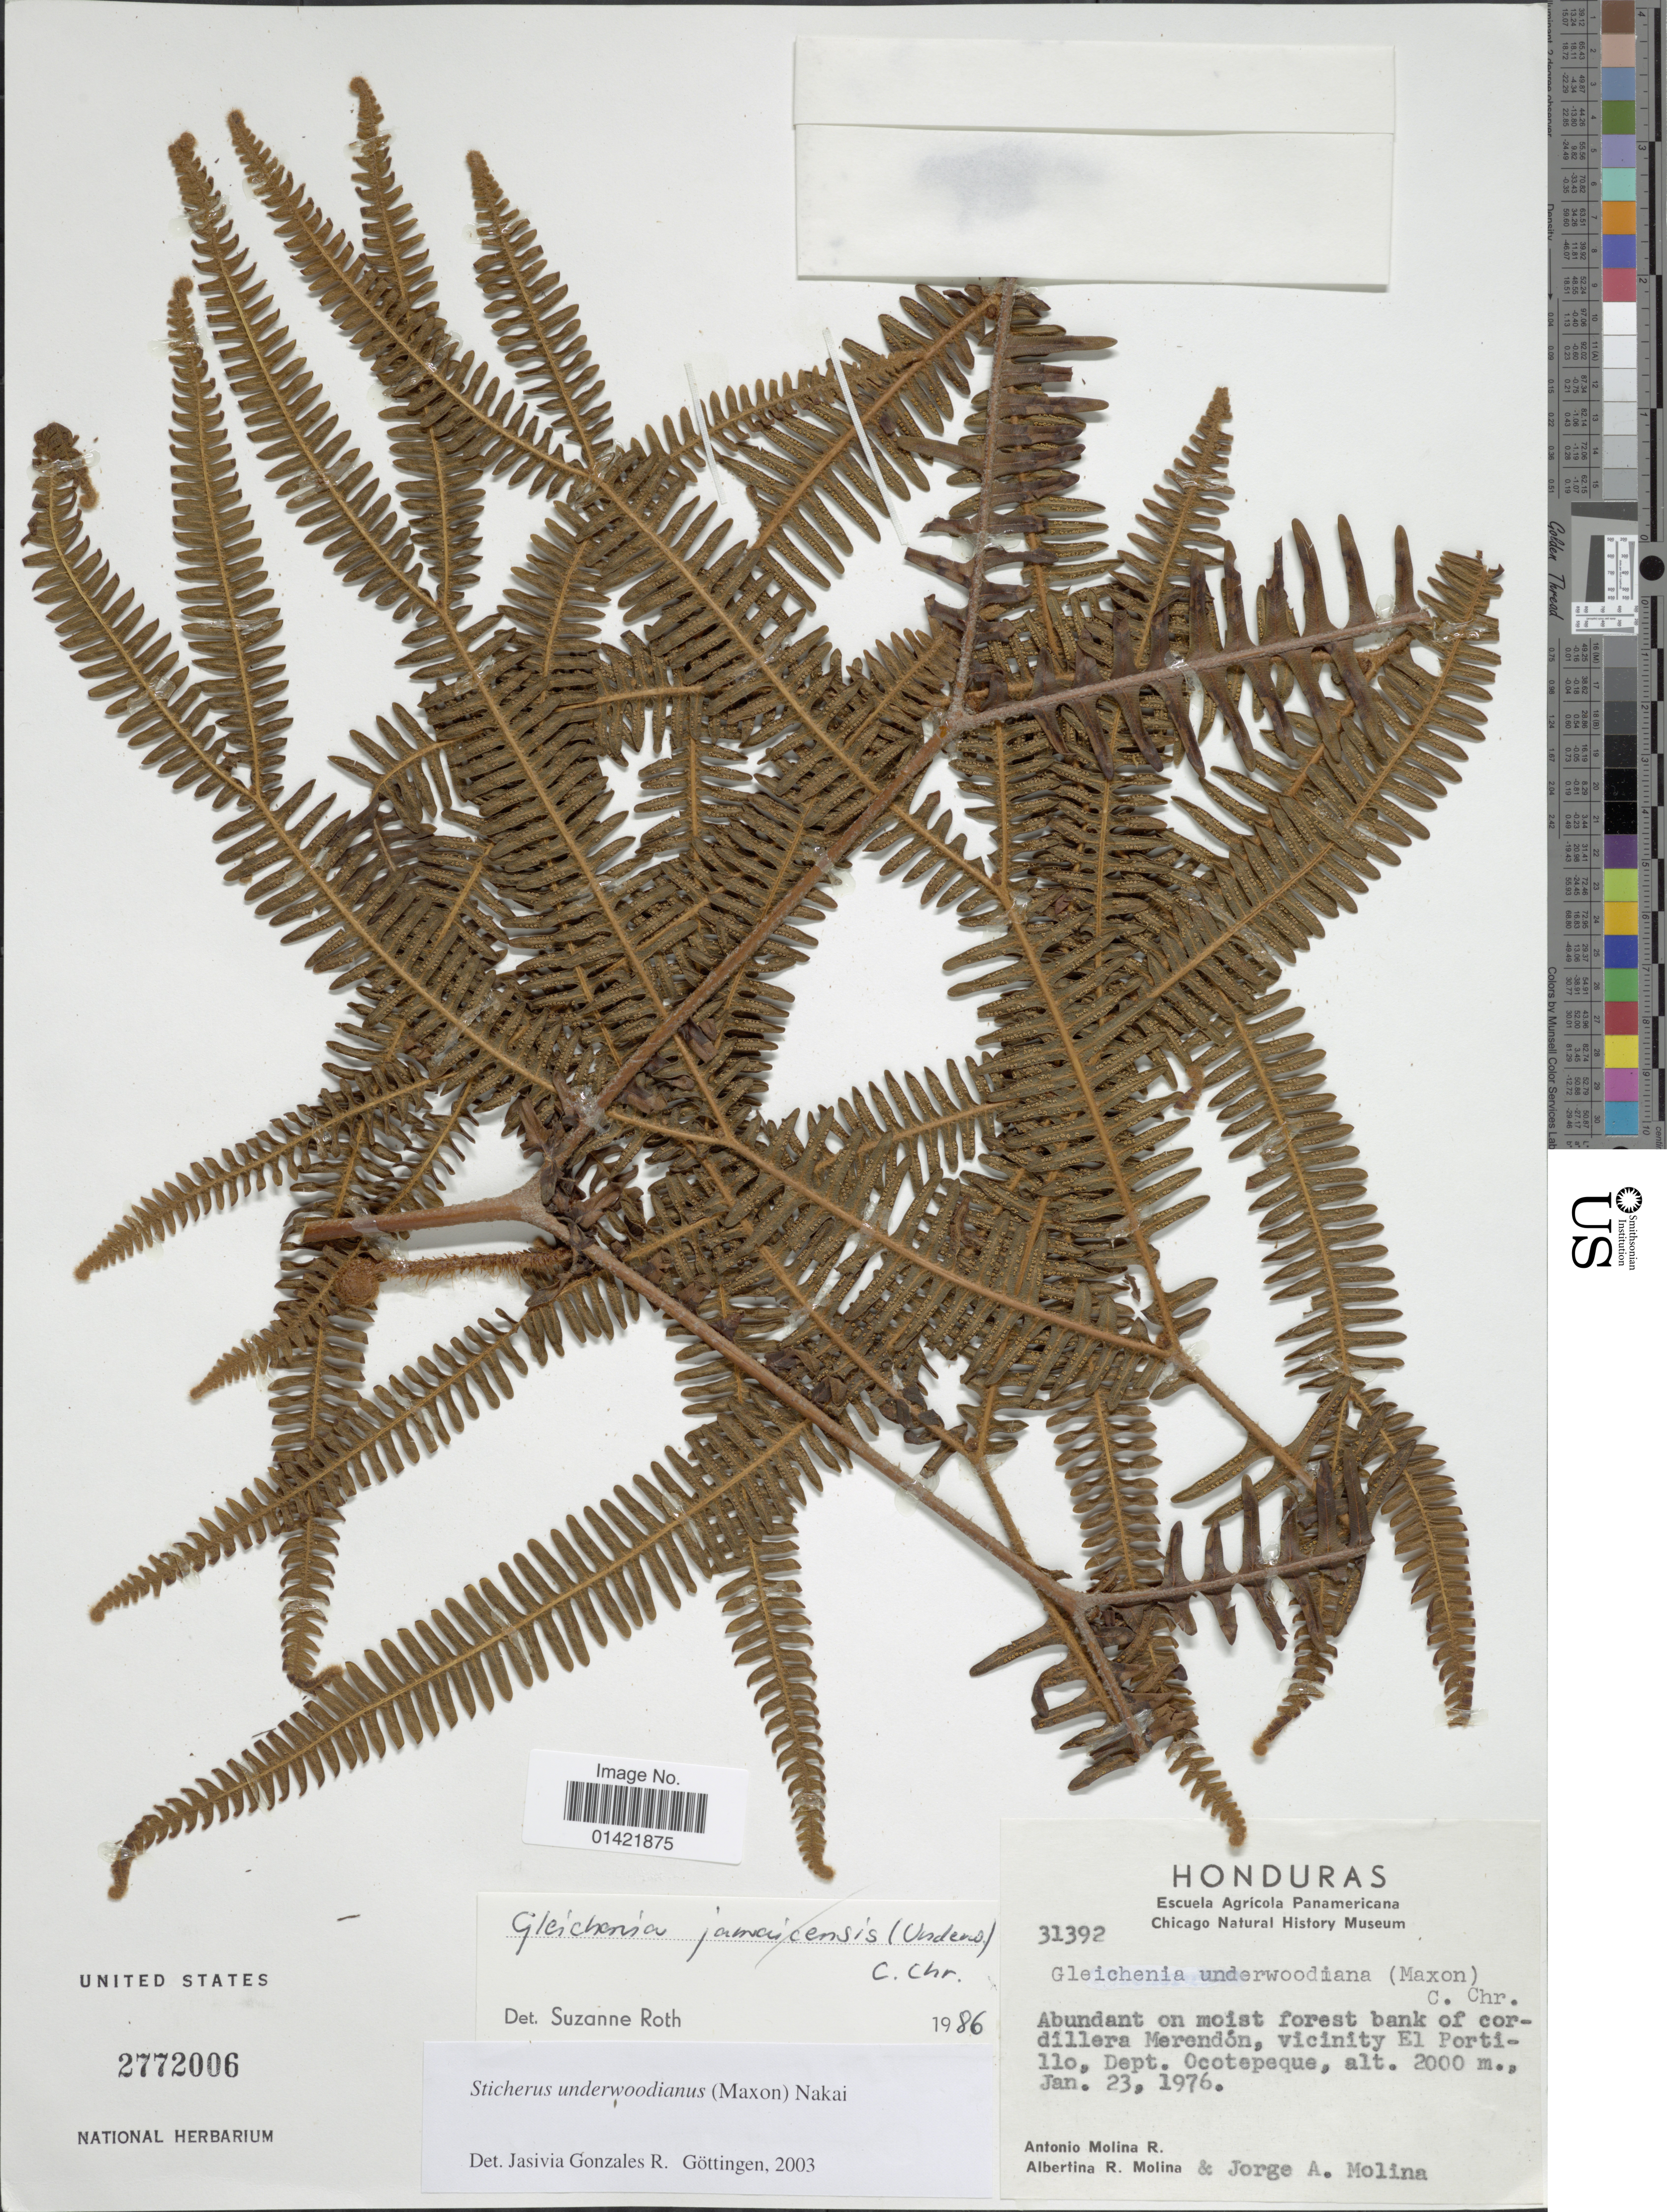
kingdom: Plantae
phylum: Tracheophyta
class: Polypodiopsida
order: Gleicheniales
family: Gleicheniaceae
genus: Sticherus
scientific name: Sticherus underwoodianus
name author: (Maxon) Nakai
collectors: A. Molina R., A. R. Molina & J. A. Molina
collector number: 31392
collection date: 1976-01-23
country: Honduras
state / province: Ocotepeque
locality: Cordillera Merendon, vicinity El Portillo, Dept. Ocotepeque.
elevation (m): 2000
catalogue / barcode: US 2772006